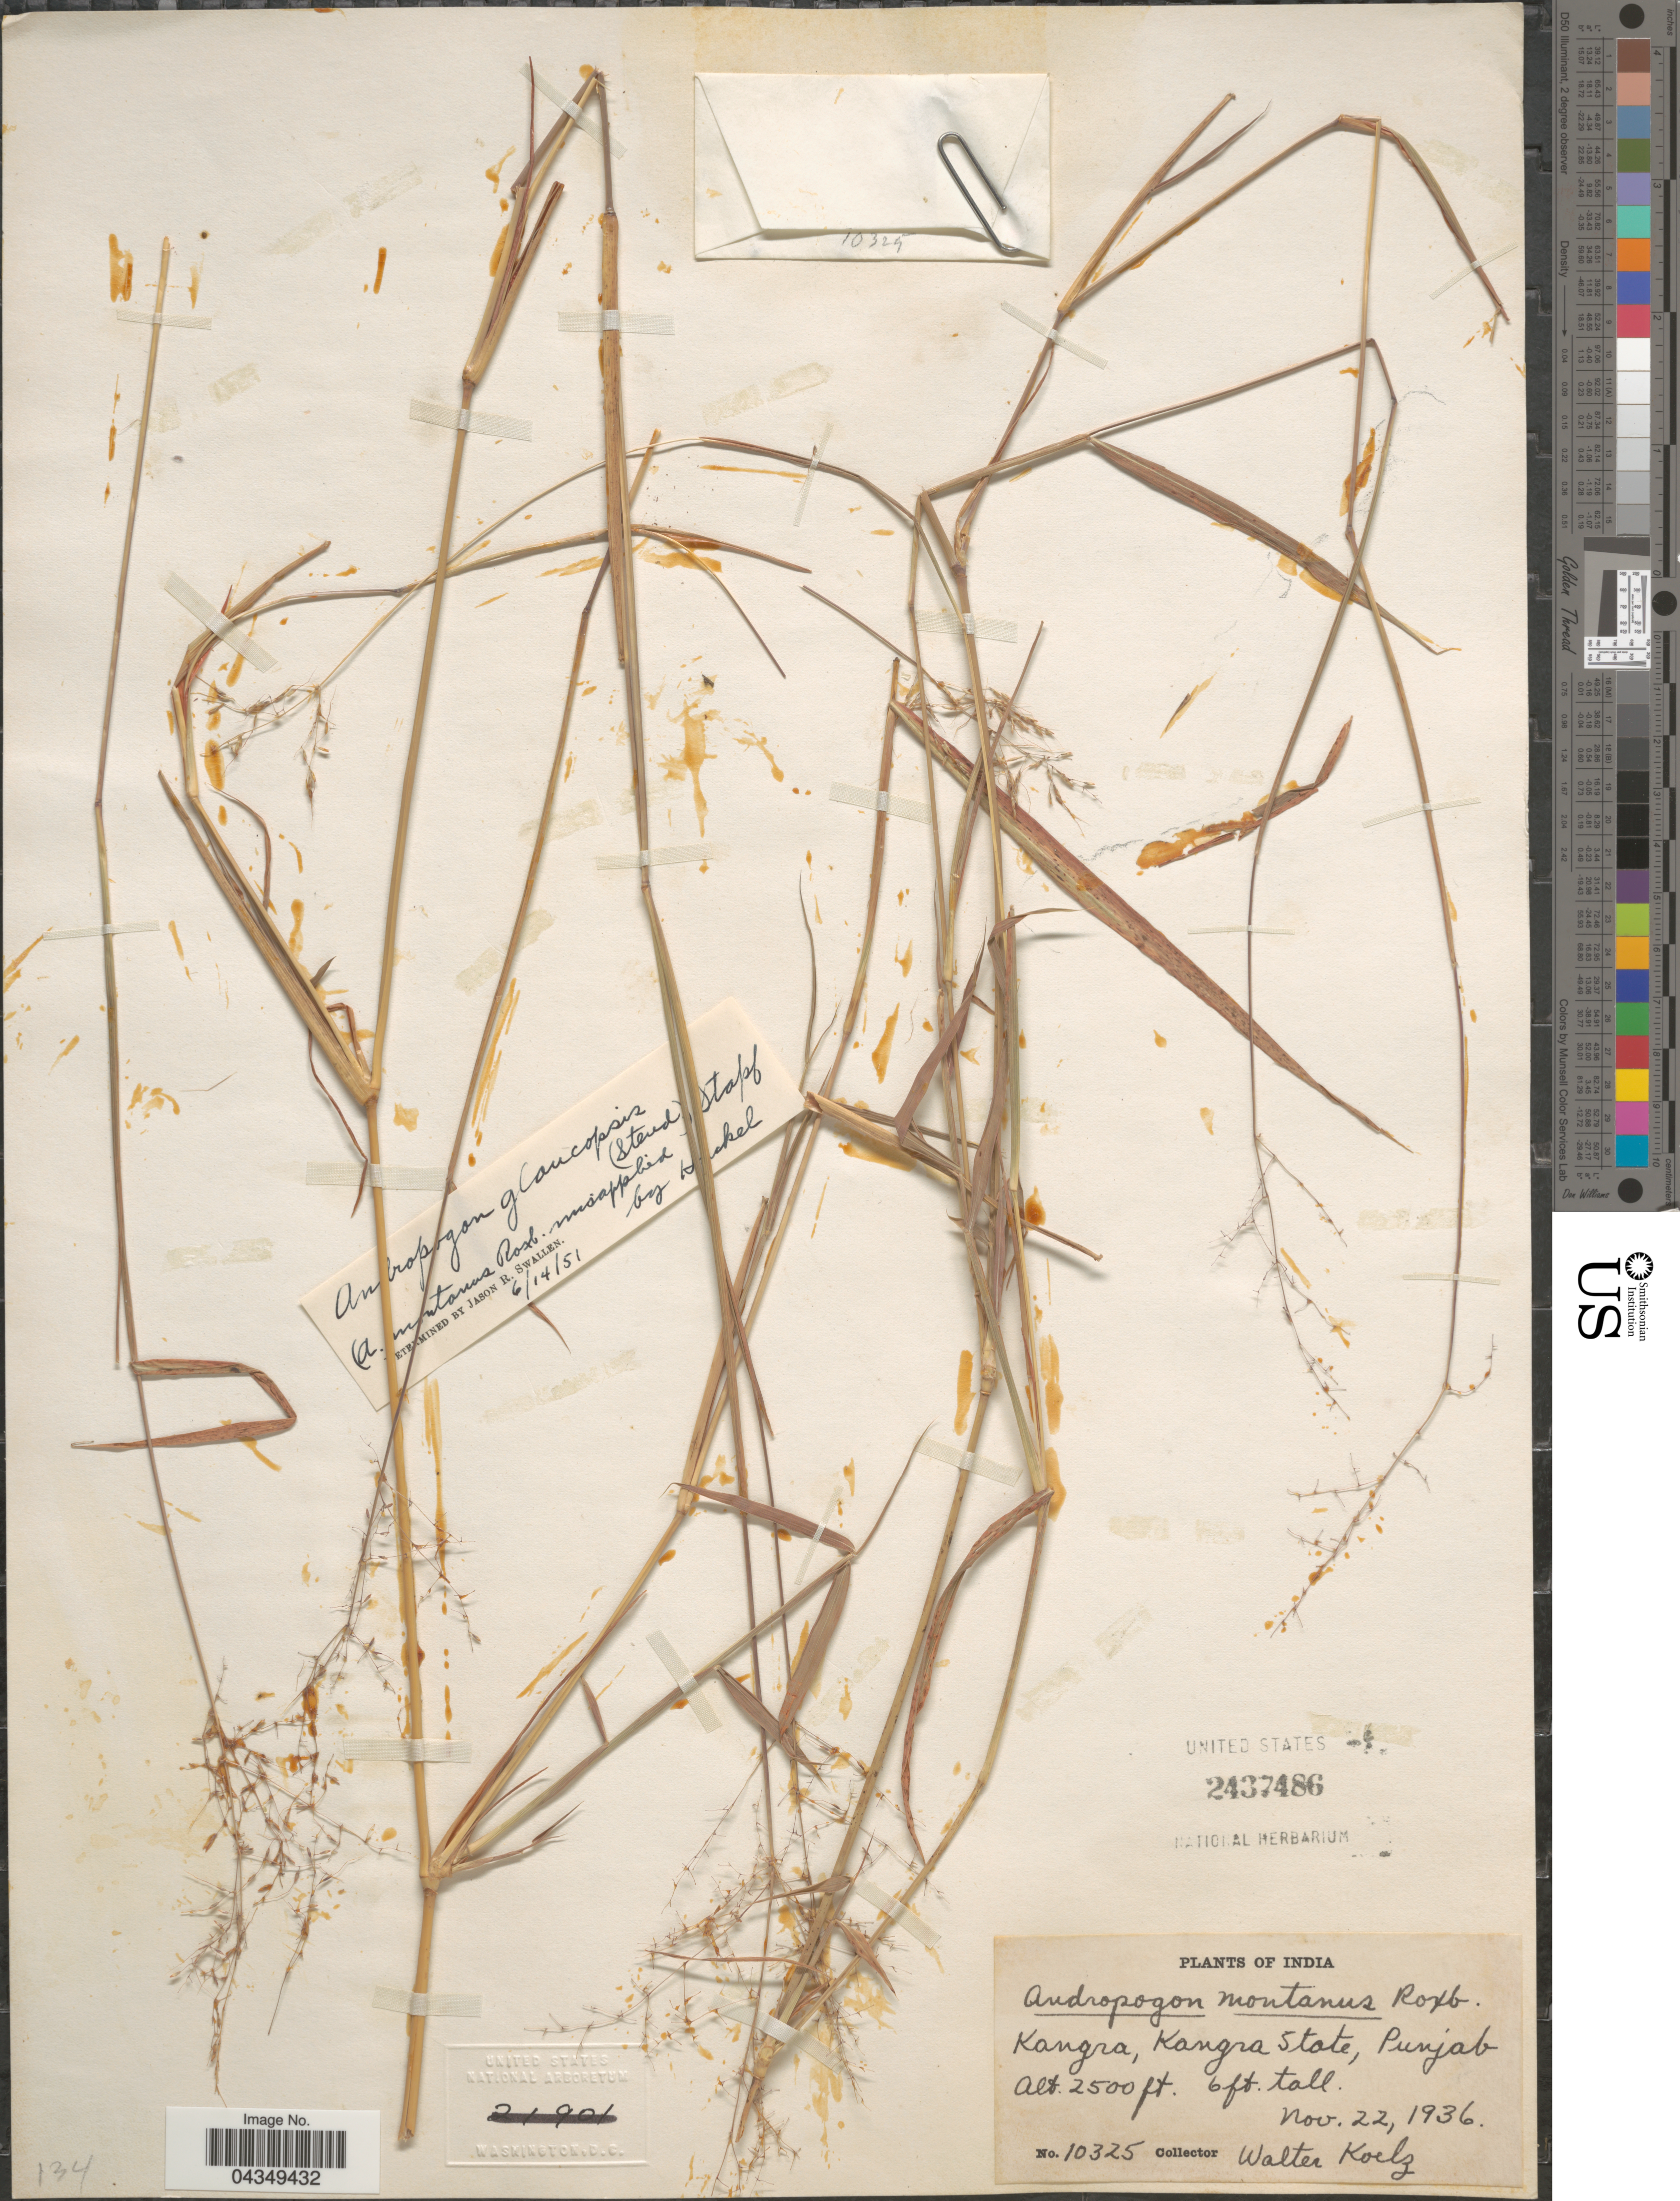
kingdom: Plantae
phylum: Tracheophyta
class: Liliopsida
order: Poales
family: Poaceae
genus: Capillipedium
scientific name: Capillipedium assimile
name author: (Steud.) A. Camus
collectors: W. N. Koelz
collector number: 10325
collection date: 1936-11-22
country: India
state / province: Himachal Pradesh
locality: Kangra, Kangra State.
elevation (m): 762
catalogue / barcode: US 2437486